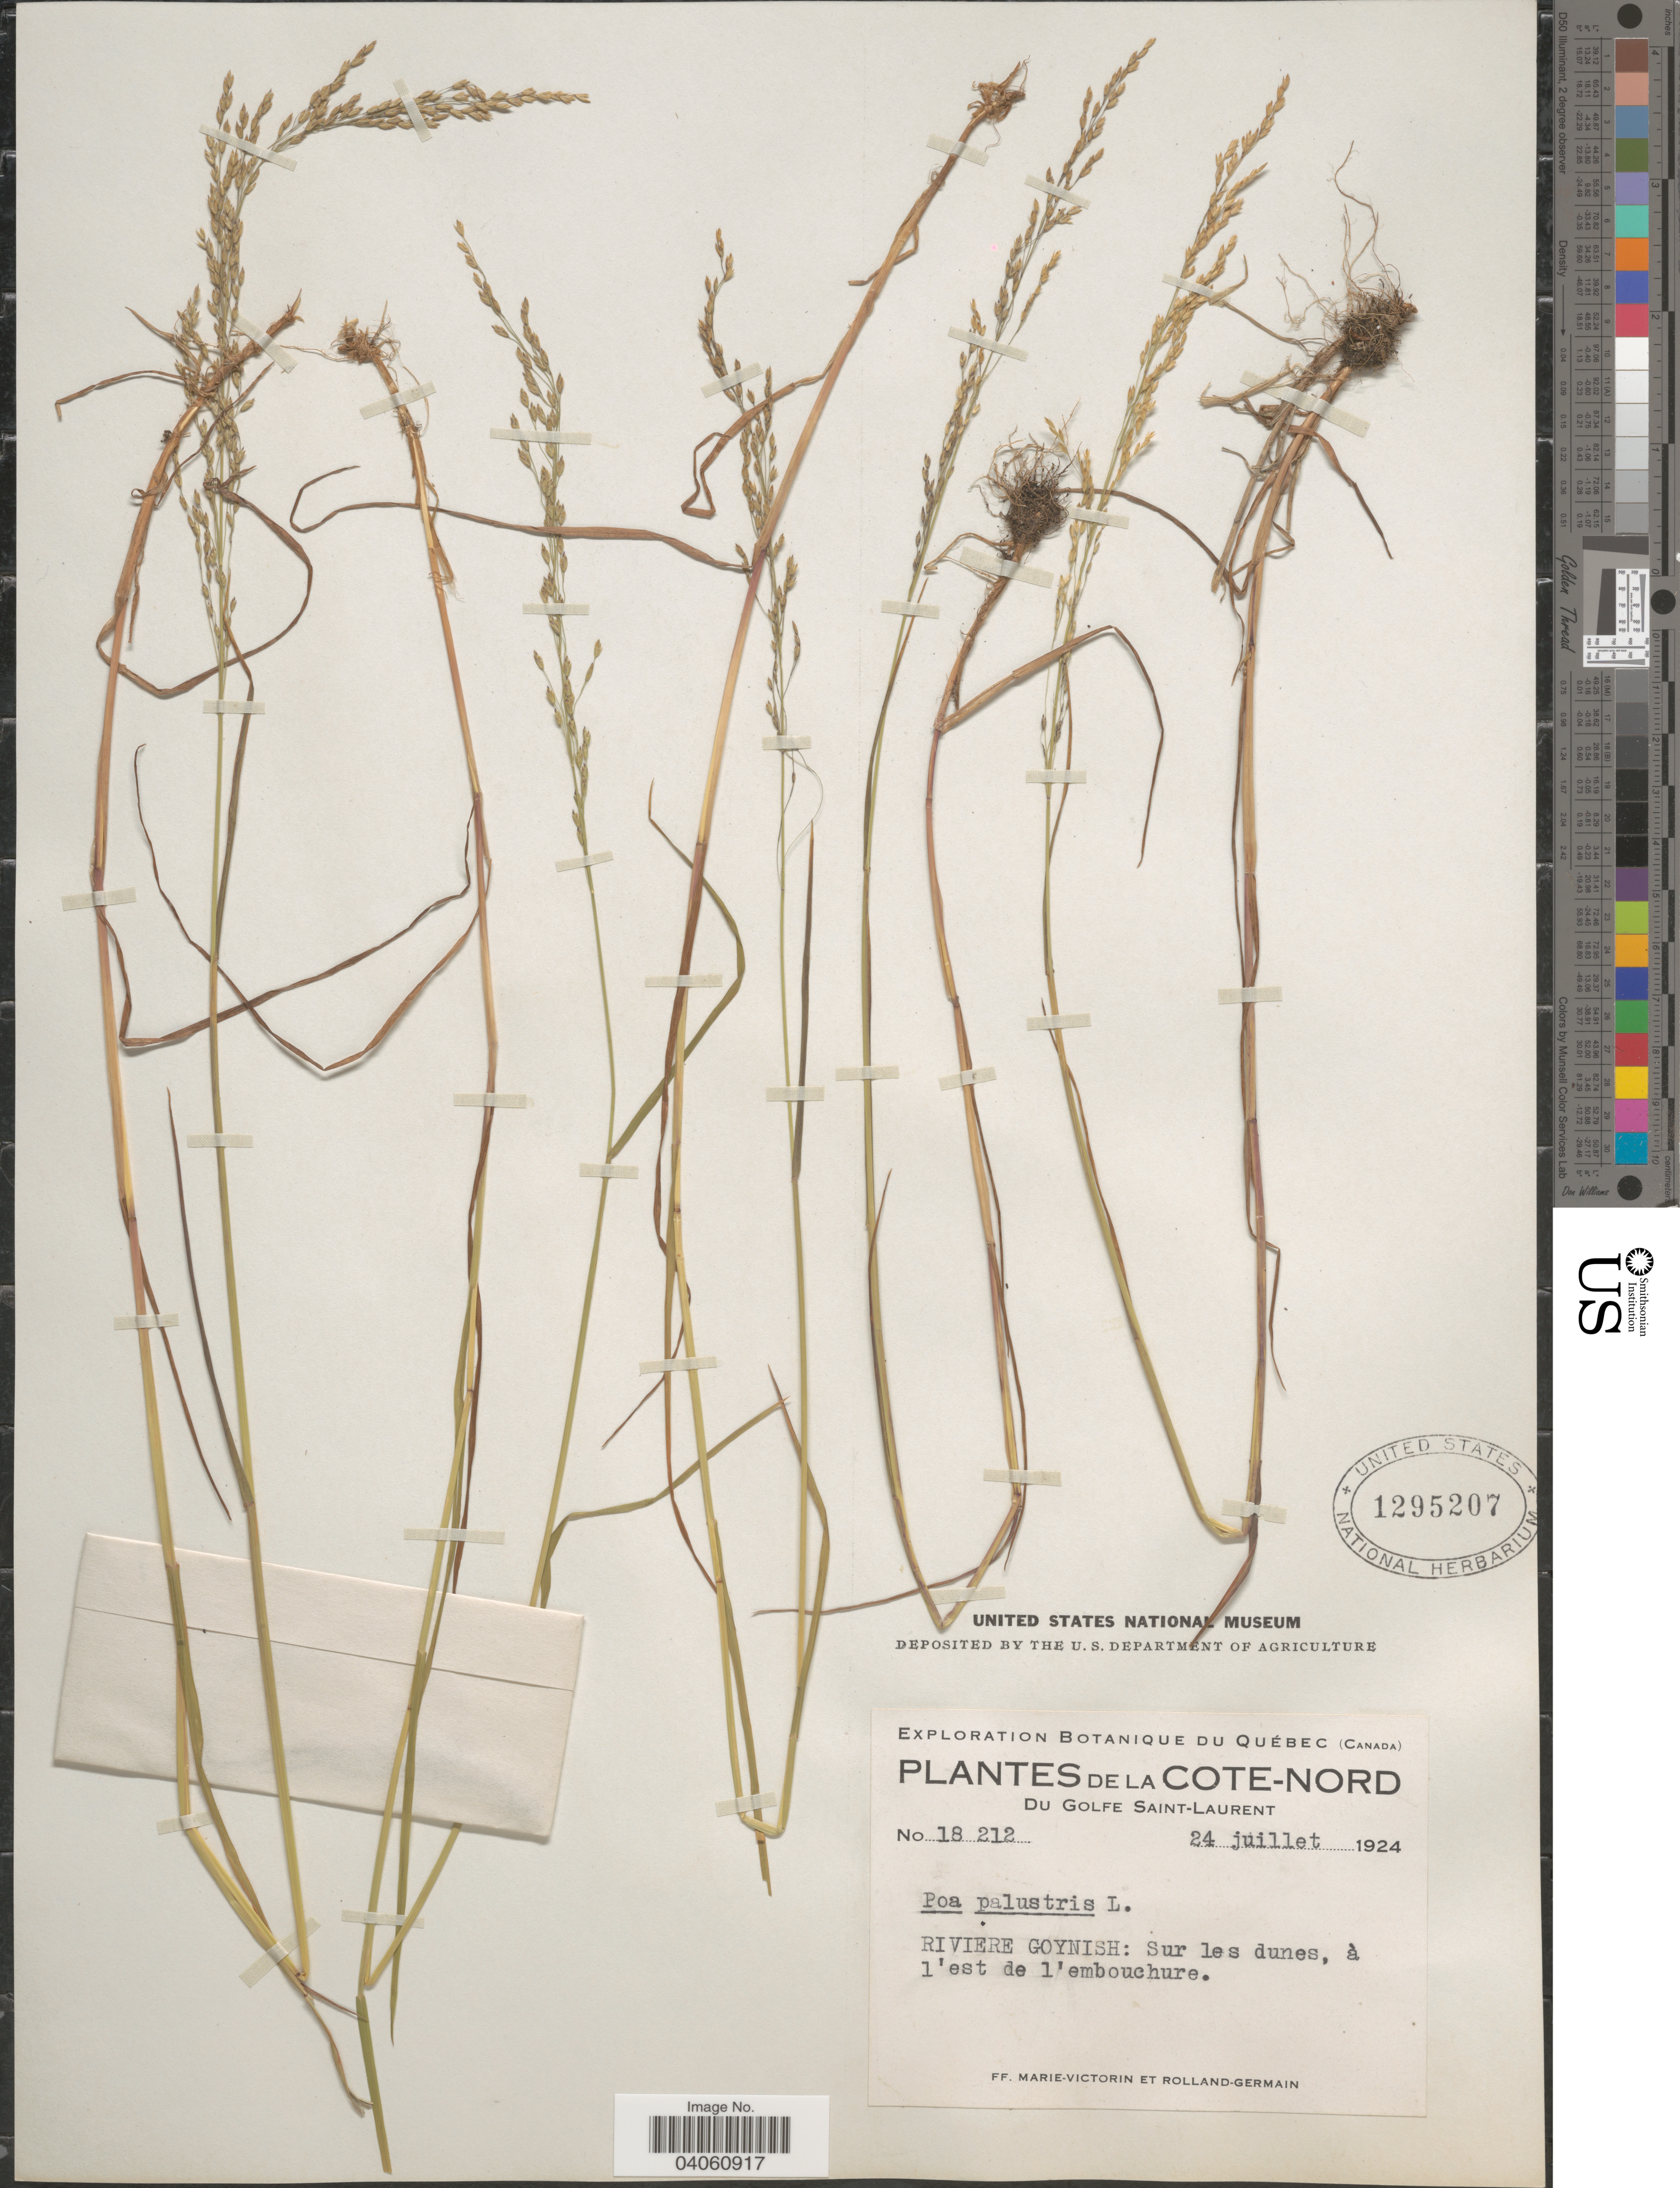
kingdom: Plantae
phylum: Tracheophyta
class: Liliopsida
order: Poales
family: Poaceae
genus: Poa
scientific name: Poa palustris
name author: L.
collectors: F. Marie-Victorin & Rolland-Germain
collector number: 18212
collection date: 1924-07-24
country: Canada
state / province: Quebec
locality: La Cote-Nord. Du Golfe Saint-Laurent. Riviere Goynish: Sur les dunes, à l'est de l'embouchure.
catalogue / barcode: US 1295207